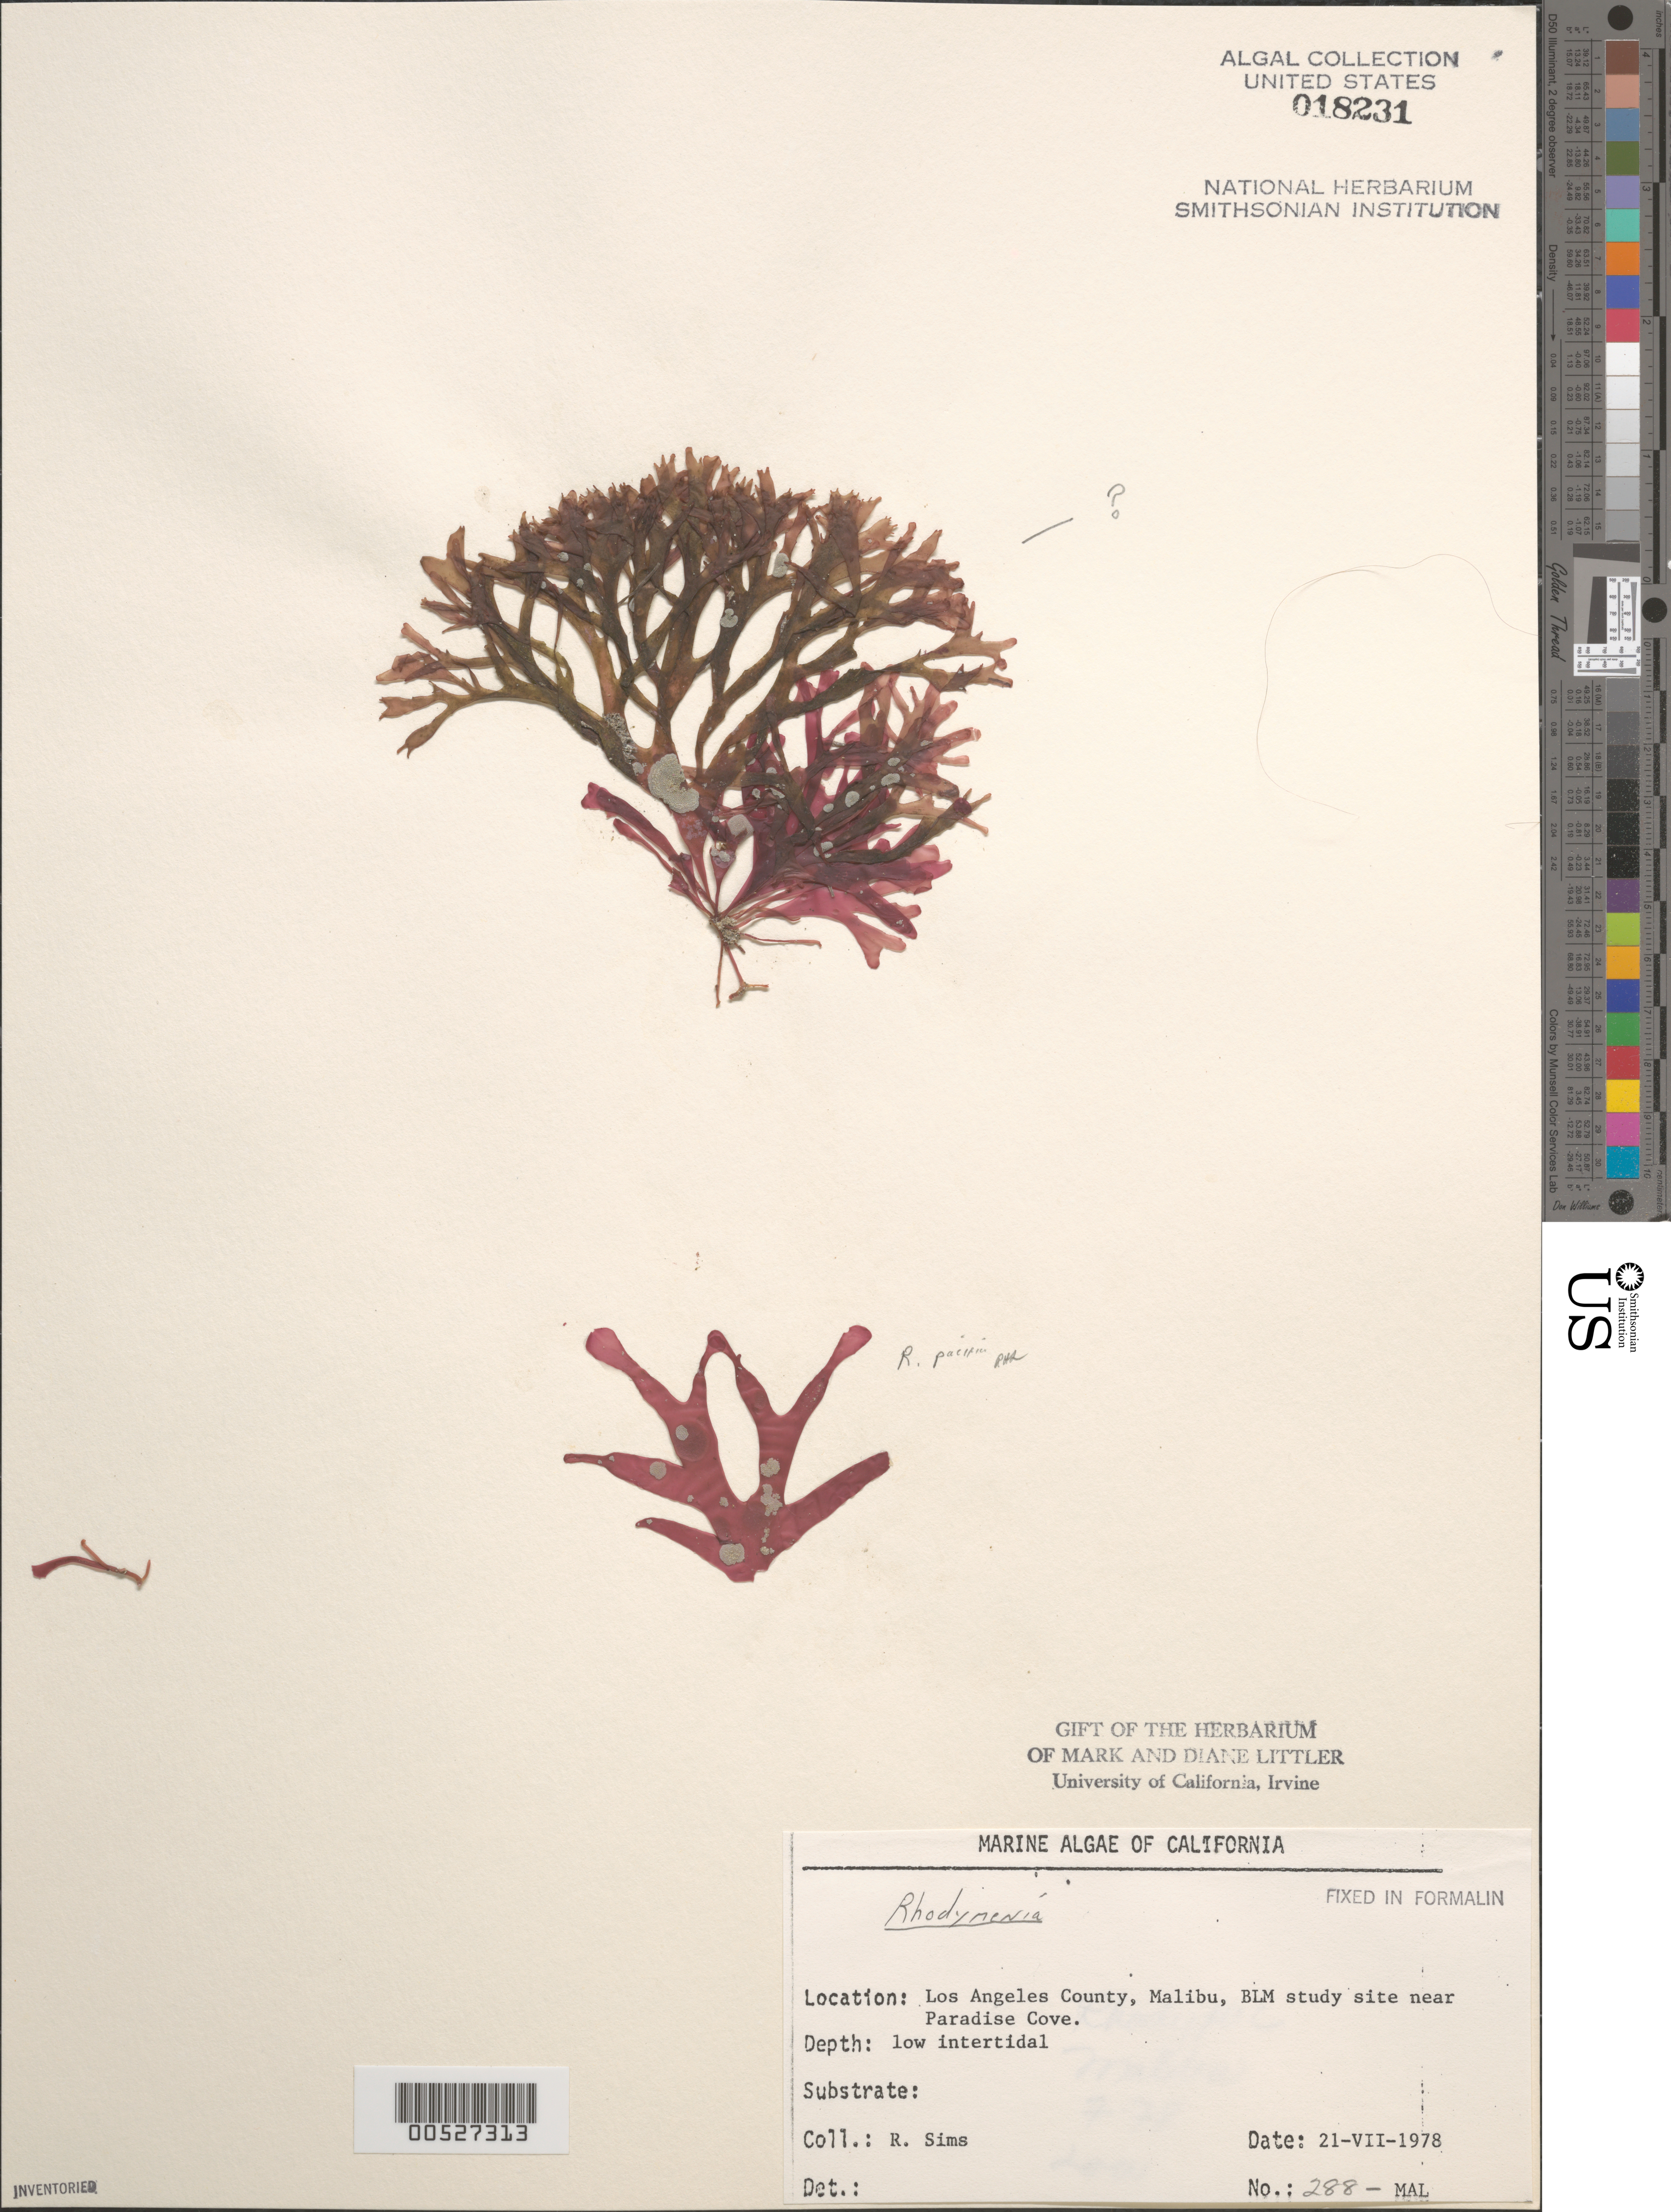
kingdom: Plantae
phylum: Rhodophyta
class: Florideophyceae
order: Rhodymeniales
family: Rhodymeniaceae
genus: Rhodymenia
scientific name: Rhodymenia sp.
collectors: R. H. Sims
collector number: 288-MAL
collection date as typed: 21 Jul 1978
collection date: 1978-07-21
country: United States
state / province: California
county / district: Los Angeles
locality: Malibu, near Paradise Cove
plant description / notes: BLM-SOCALBIGHT Rocky Intertidal Survey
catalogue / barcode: US 18231